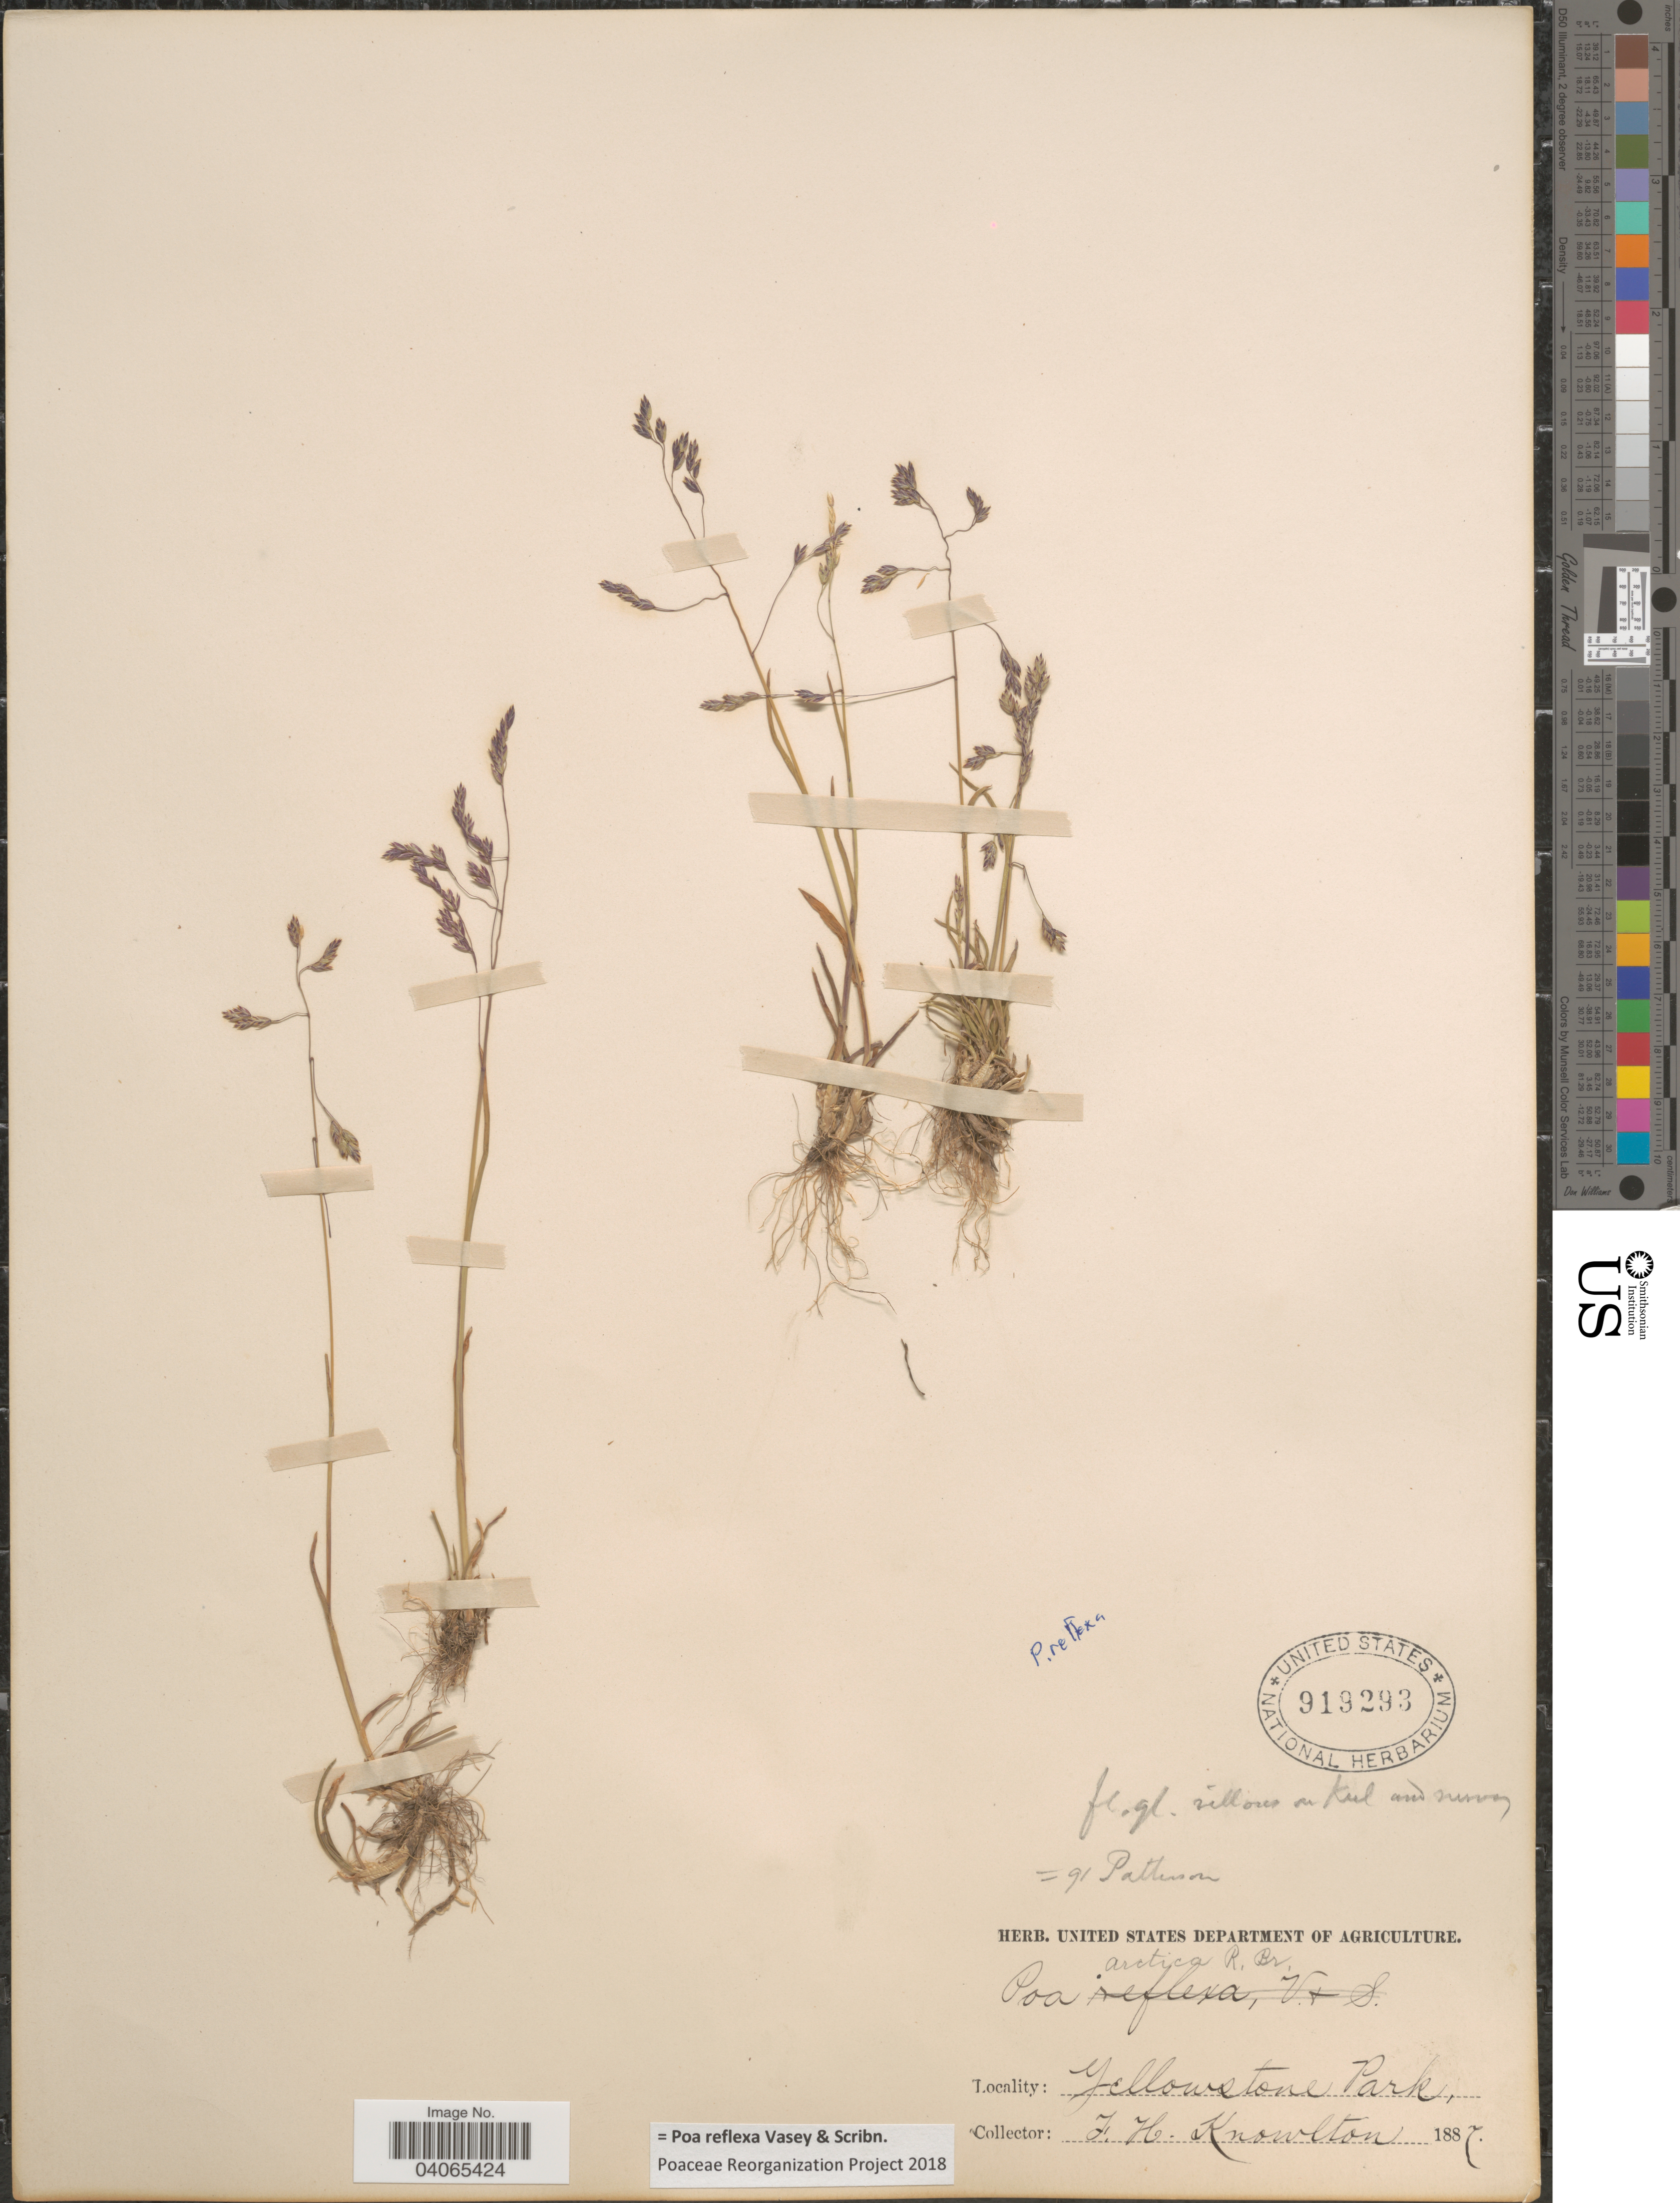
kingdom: Plantae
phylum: Tracheophyta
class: Liliopsida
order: Poales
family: Poaceae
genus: Poa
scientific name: Poa reflexa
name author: Vasey & Scribn.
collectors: F. H. Knowlton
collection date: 1887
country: United States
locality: Yellowstone Park.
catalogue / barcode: US 919293